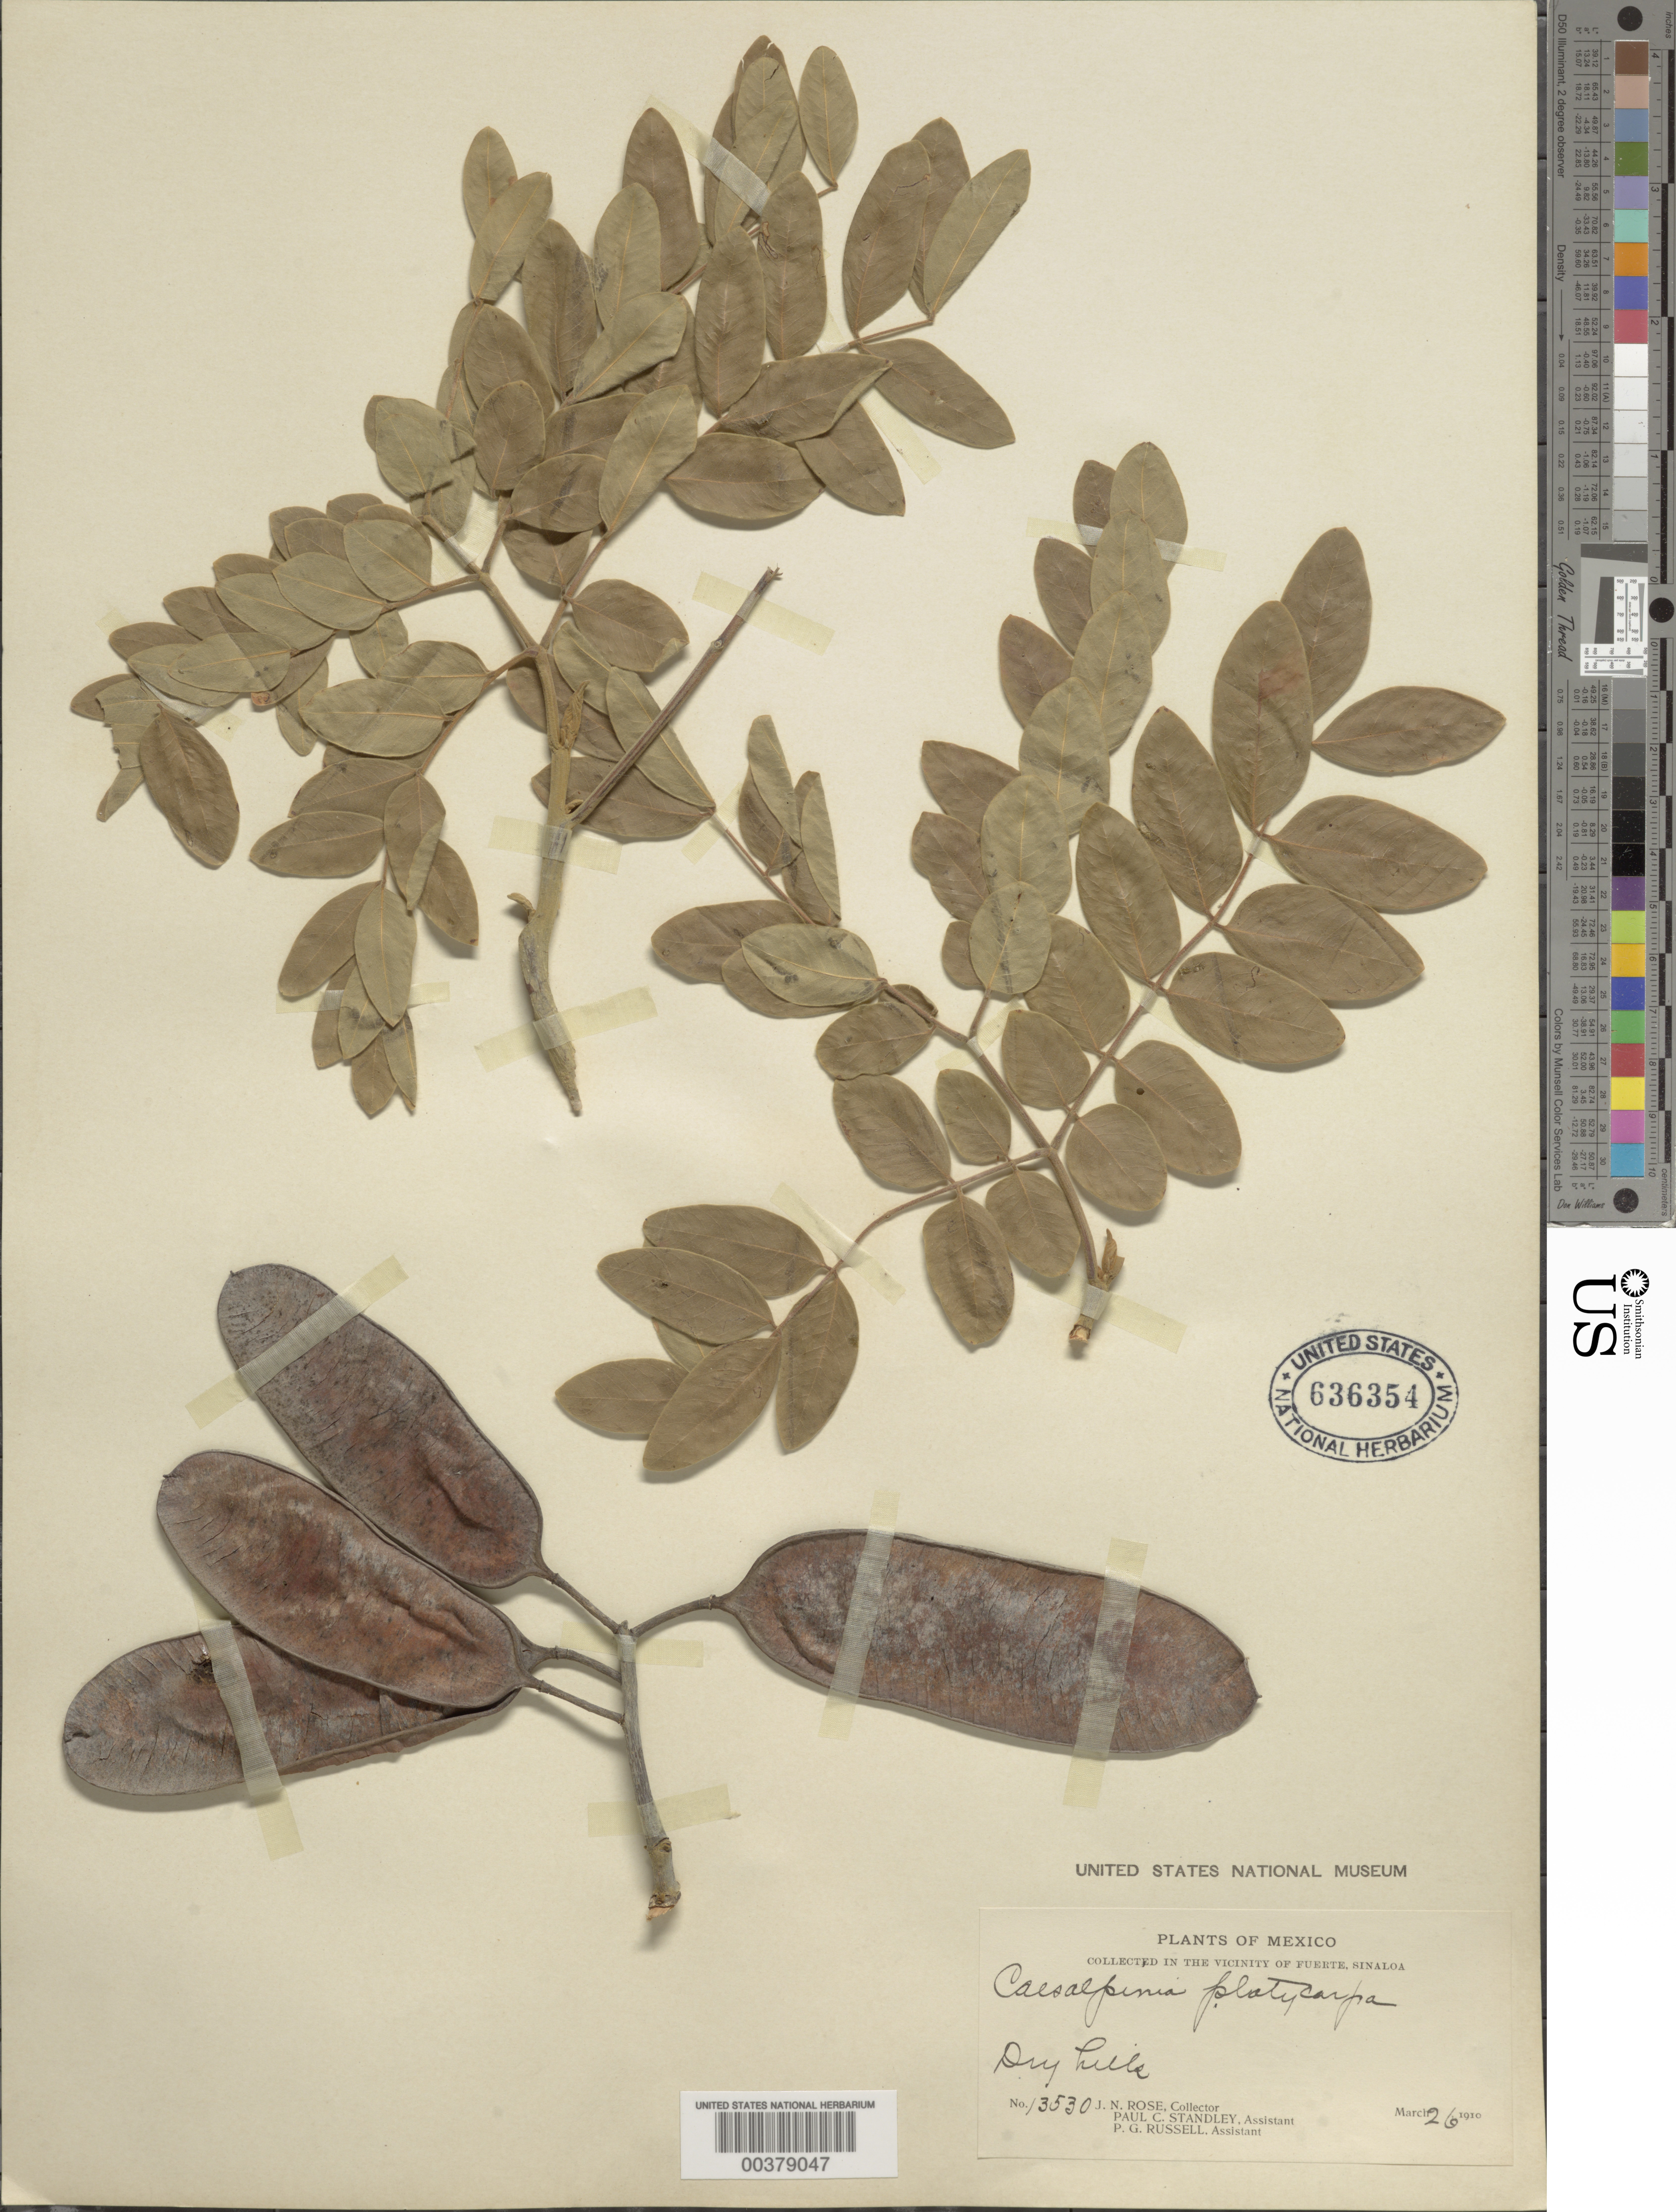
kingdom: Plantae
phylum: Tracheophyta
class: Magnoliopsida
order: Fabales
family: Fabaceae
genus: Coulteria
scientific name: Coulteria platyloba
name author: (S. Watson) N. Zamora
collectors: J. N. Rose, P. C. Standley & P. G. Russell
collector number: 13530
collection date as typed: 26 Mar 1910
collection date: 1910-03-26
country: Mexico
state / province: Sinaloa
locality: Vicinity of fuerte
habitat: Dry hill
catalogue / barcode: US 636354